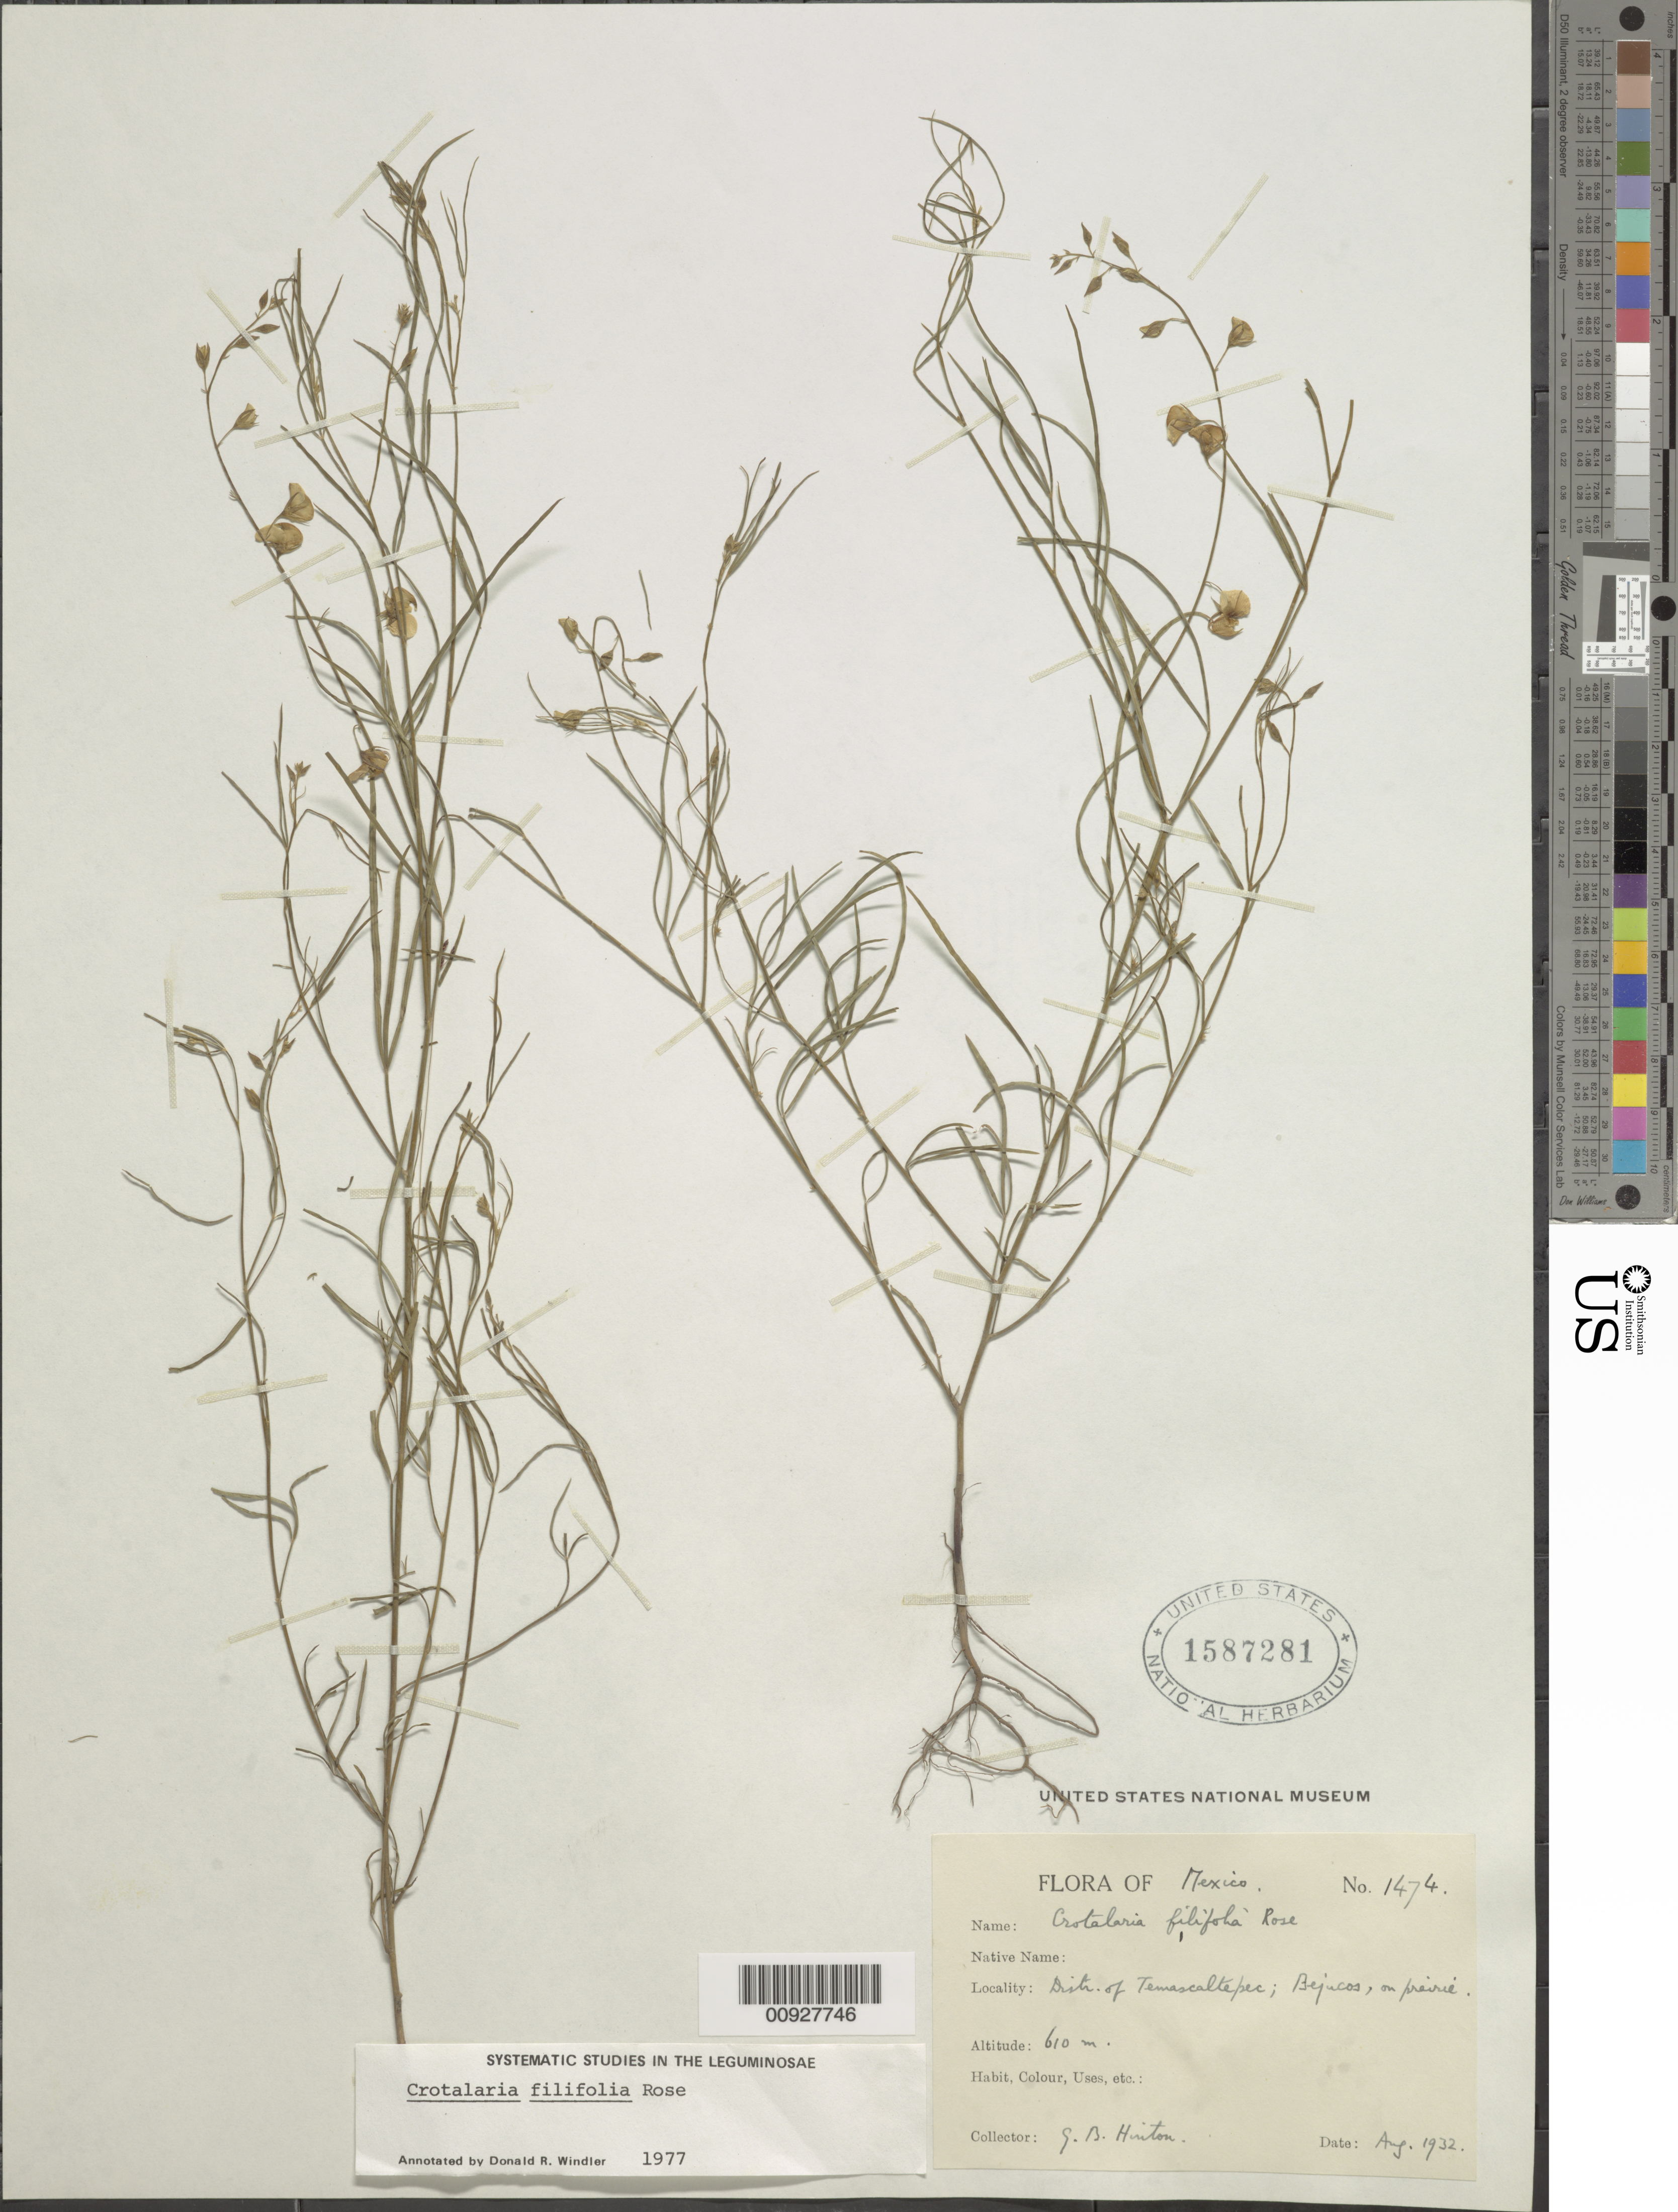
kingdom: Plantae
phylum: Tracheophyta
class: Magnoliopsida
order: Fabales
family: Fabaceae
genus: Crotalaria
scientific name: Crotalaria filifolia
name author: Rose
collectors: G. B. Hinton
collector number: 1474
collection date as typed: Aug 1932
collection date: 1932-08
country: Mexico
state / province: México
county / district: Temascaltepec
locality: State of Mexico: District of Temascaltepec: Bejucos.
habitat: On prairie .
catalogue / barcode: US 1587281